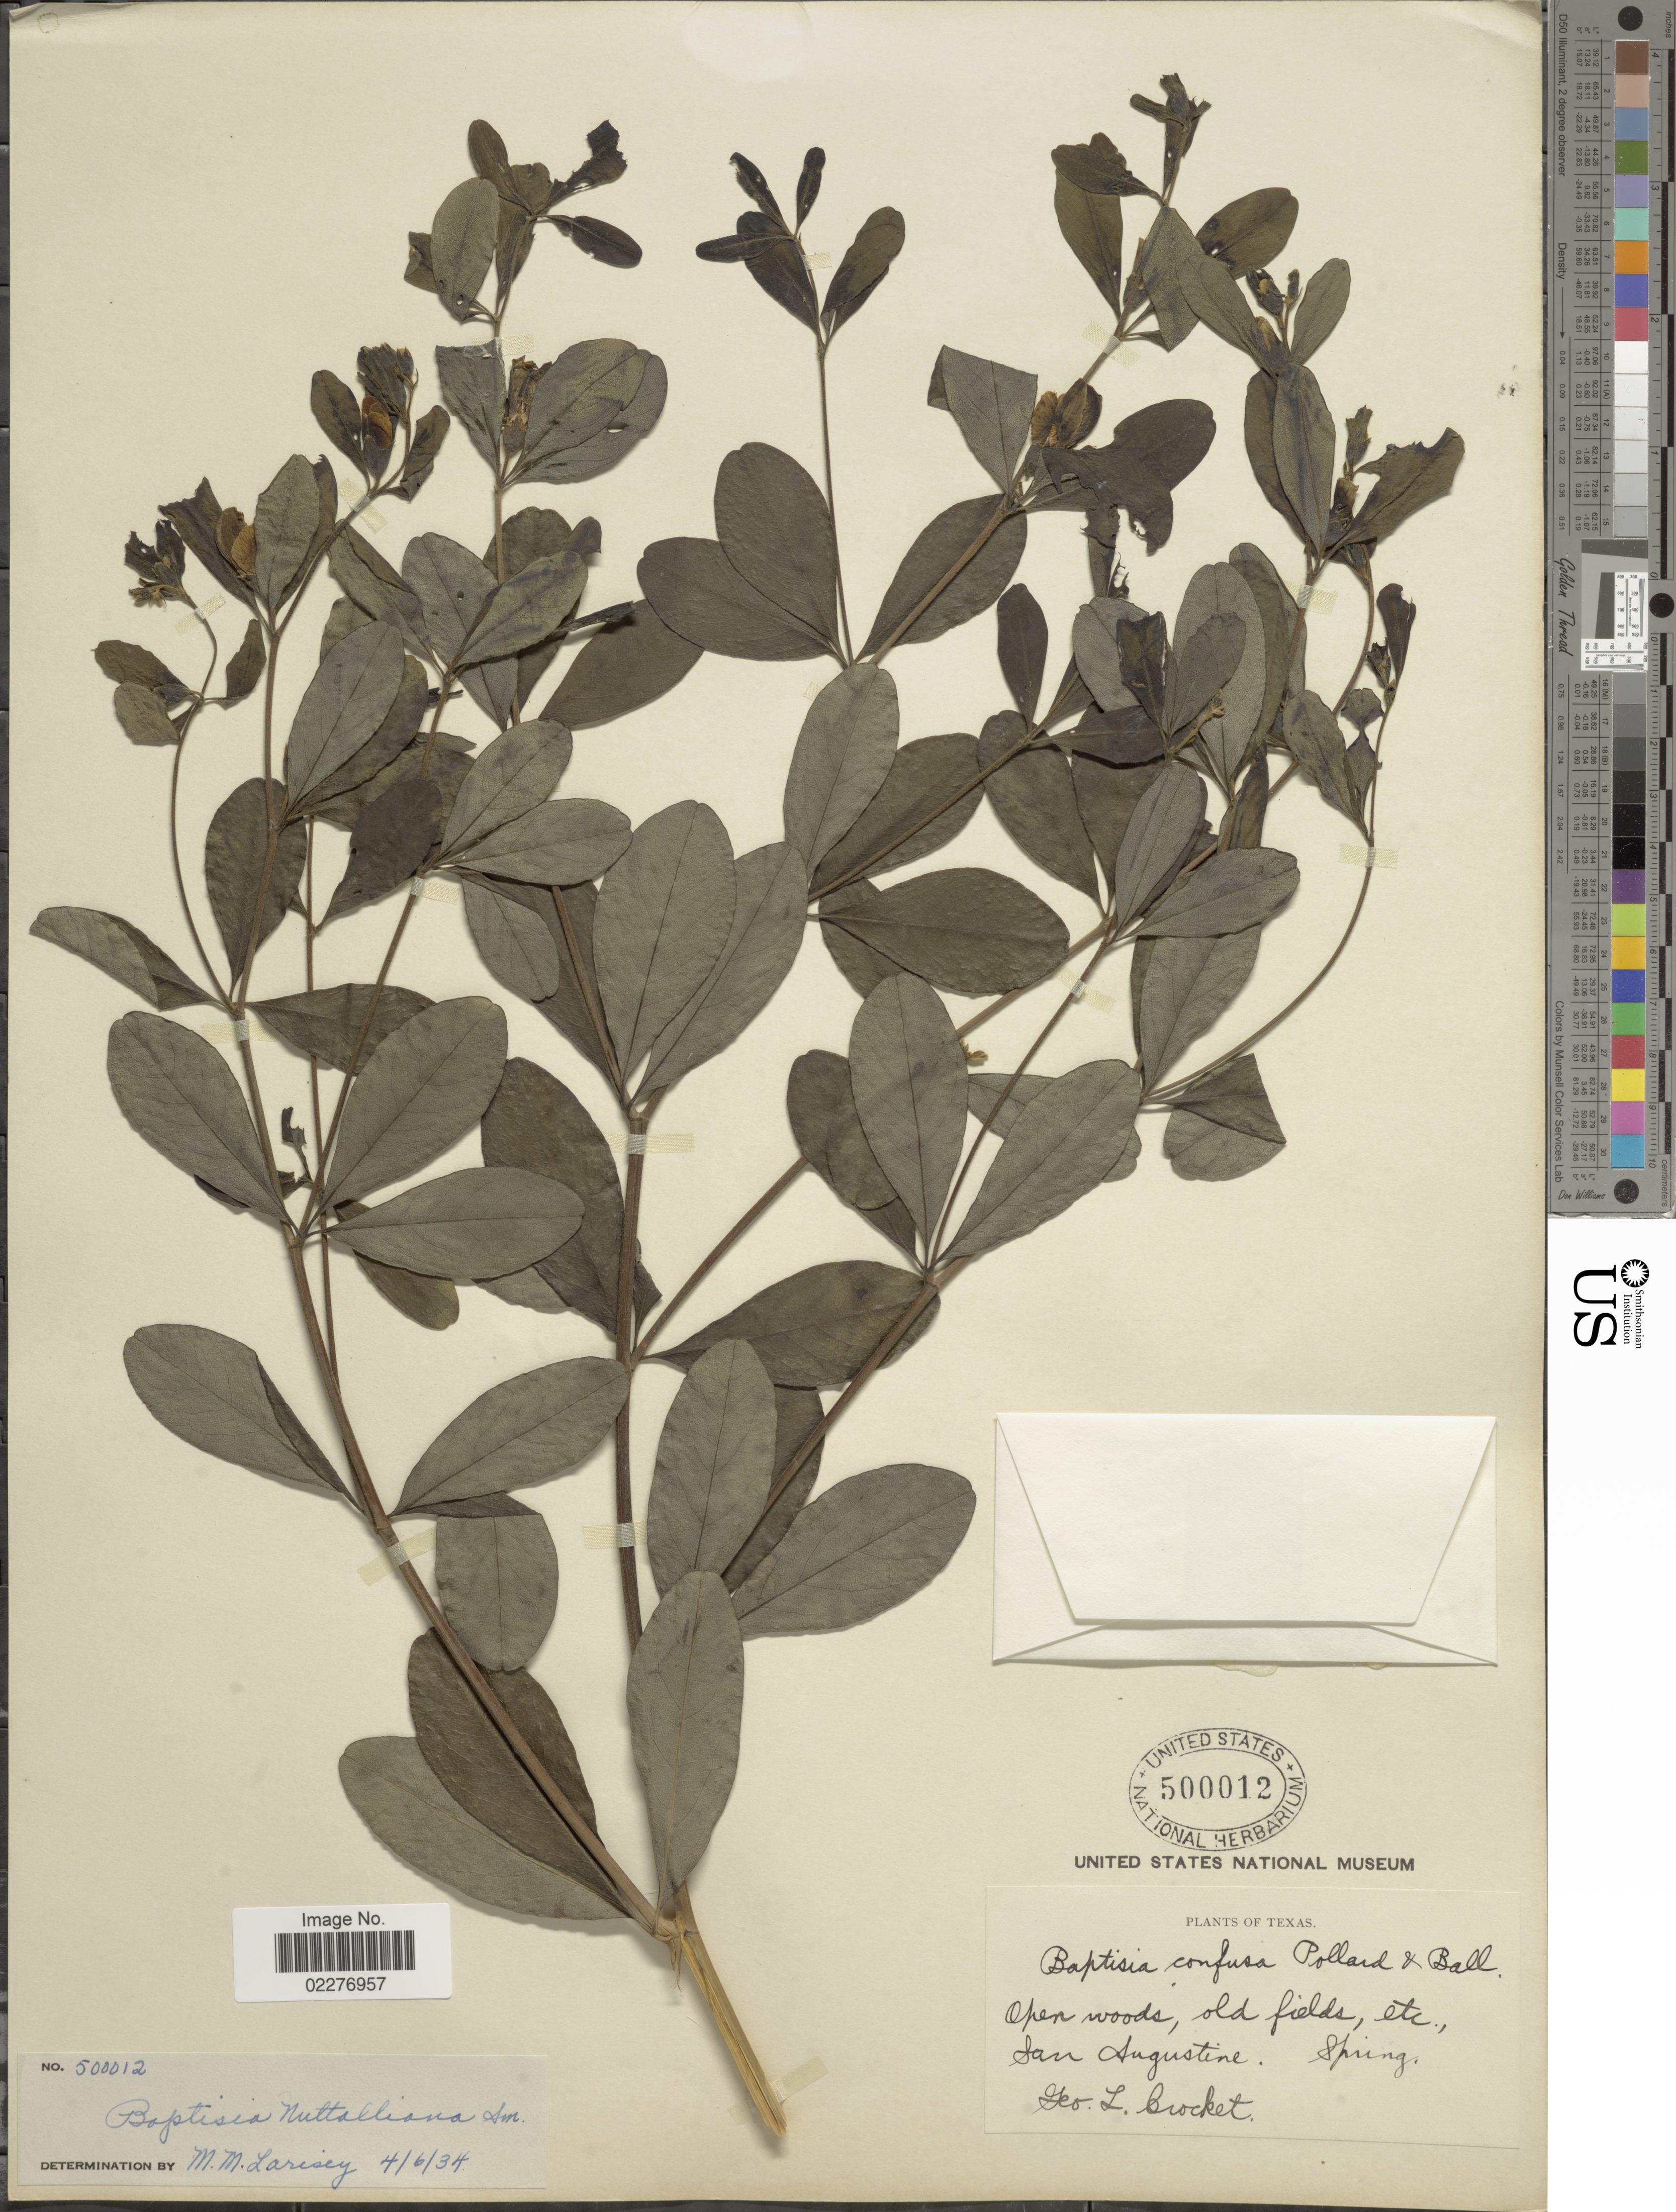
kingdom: Plantae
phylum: Tracheophyta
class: Magnoliopsida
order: Fabales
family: Fabaceae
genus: Baptisia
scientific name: Baptisia nuttalliana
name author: Small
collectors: G. Crocket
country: United States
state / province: Texas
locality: Open woods, old fields, etc., San Augustine. Spring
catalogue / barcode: US 500012